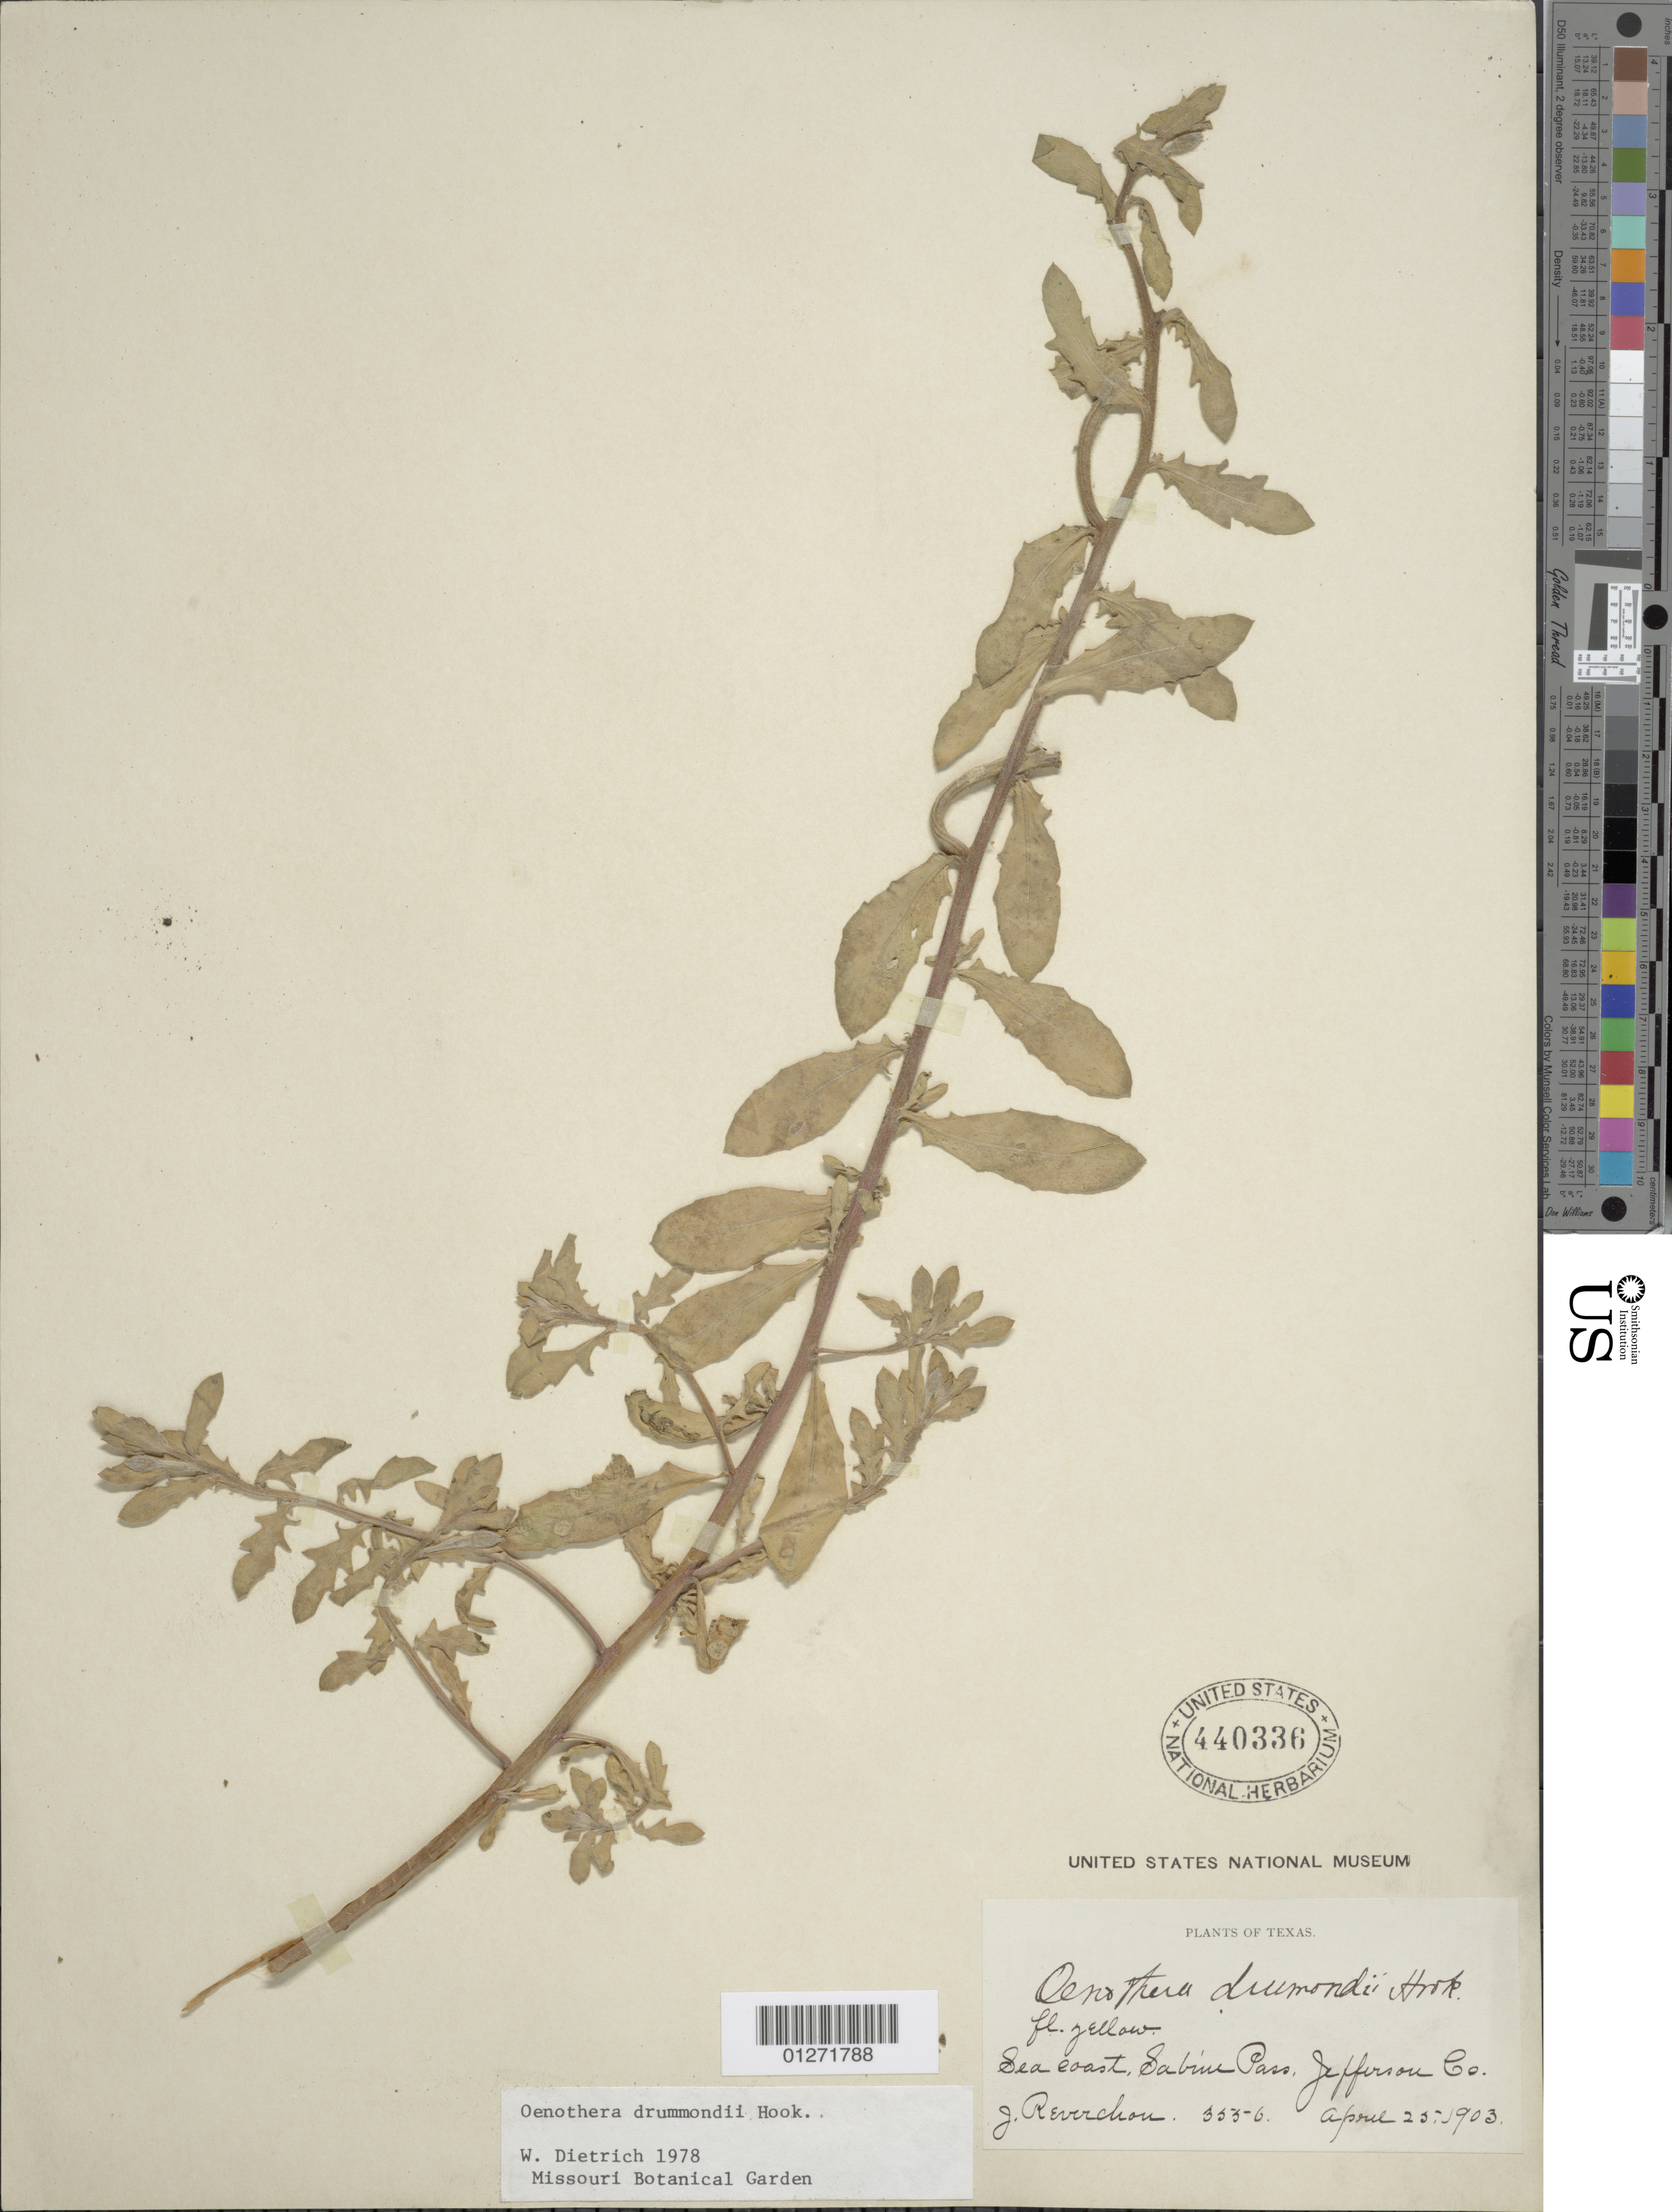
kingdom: Plantae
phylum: Tracheophyta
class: Magnoliopsida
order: Myrtales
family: Onagraceae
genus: Oenothera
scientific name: Oenothera drummondii subsp. drummondii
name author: Hook.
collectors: J. Reverchon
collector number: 3556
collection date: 1903-04-25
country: United States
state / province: Texas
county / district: Jefferson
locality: Sabine Pass, sea coast.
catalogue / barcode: US 440336